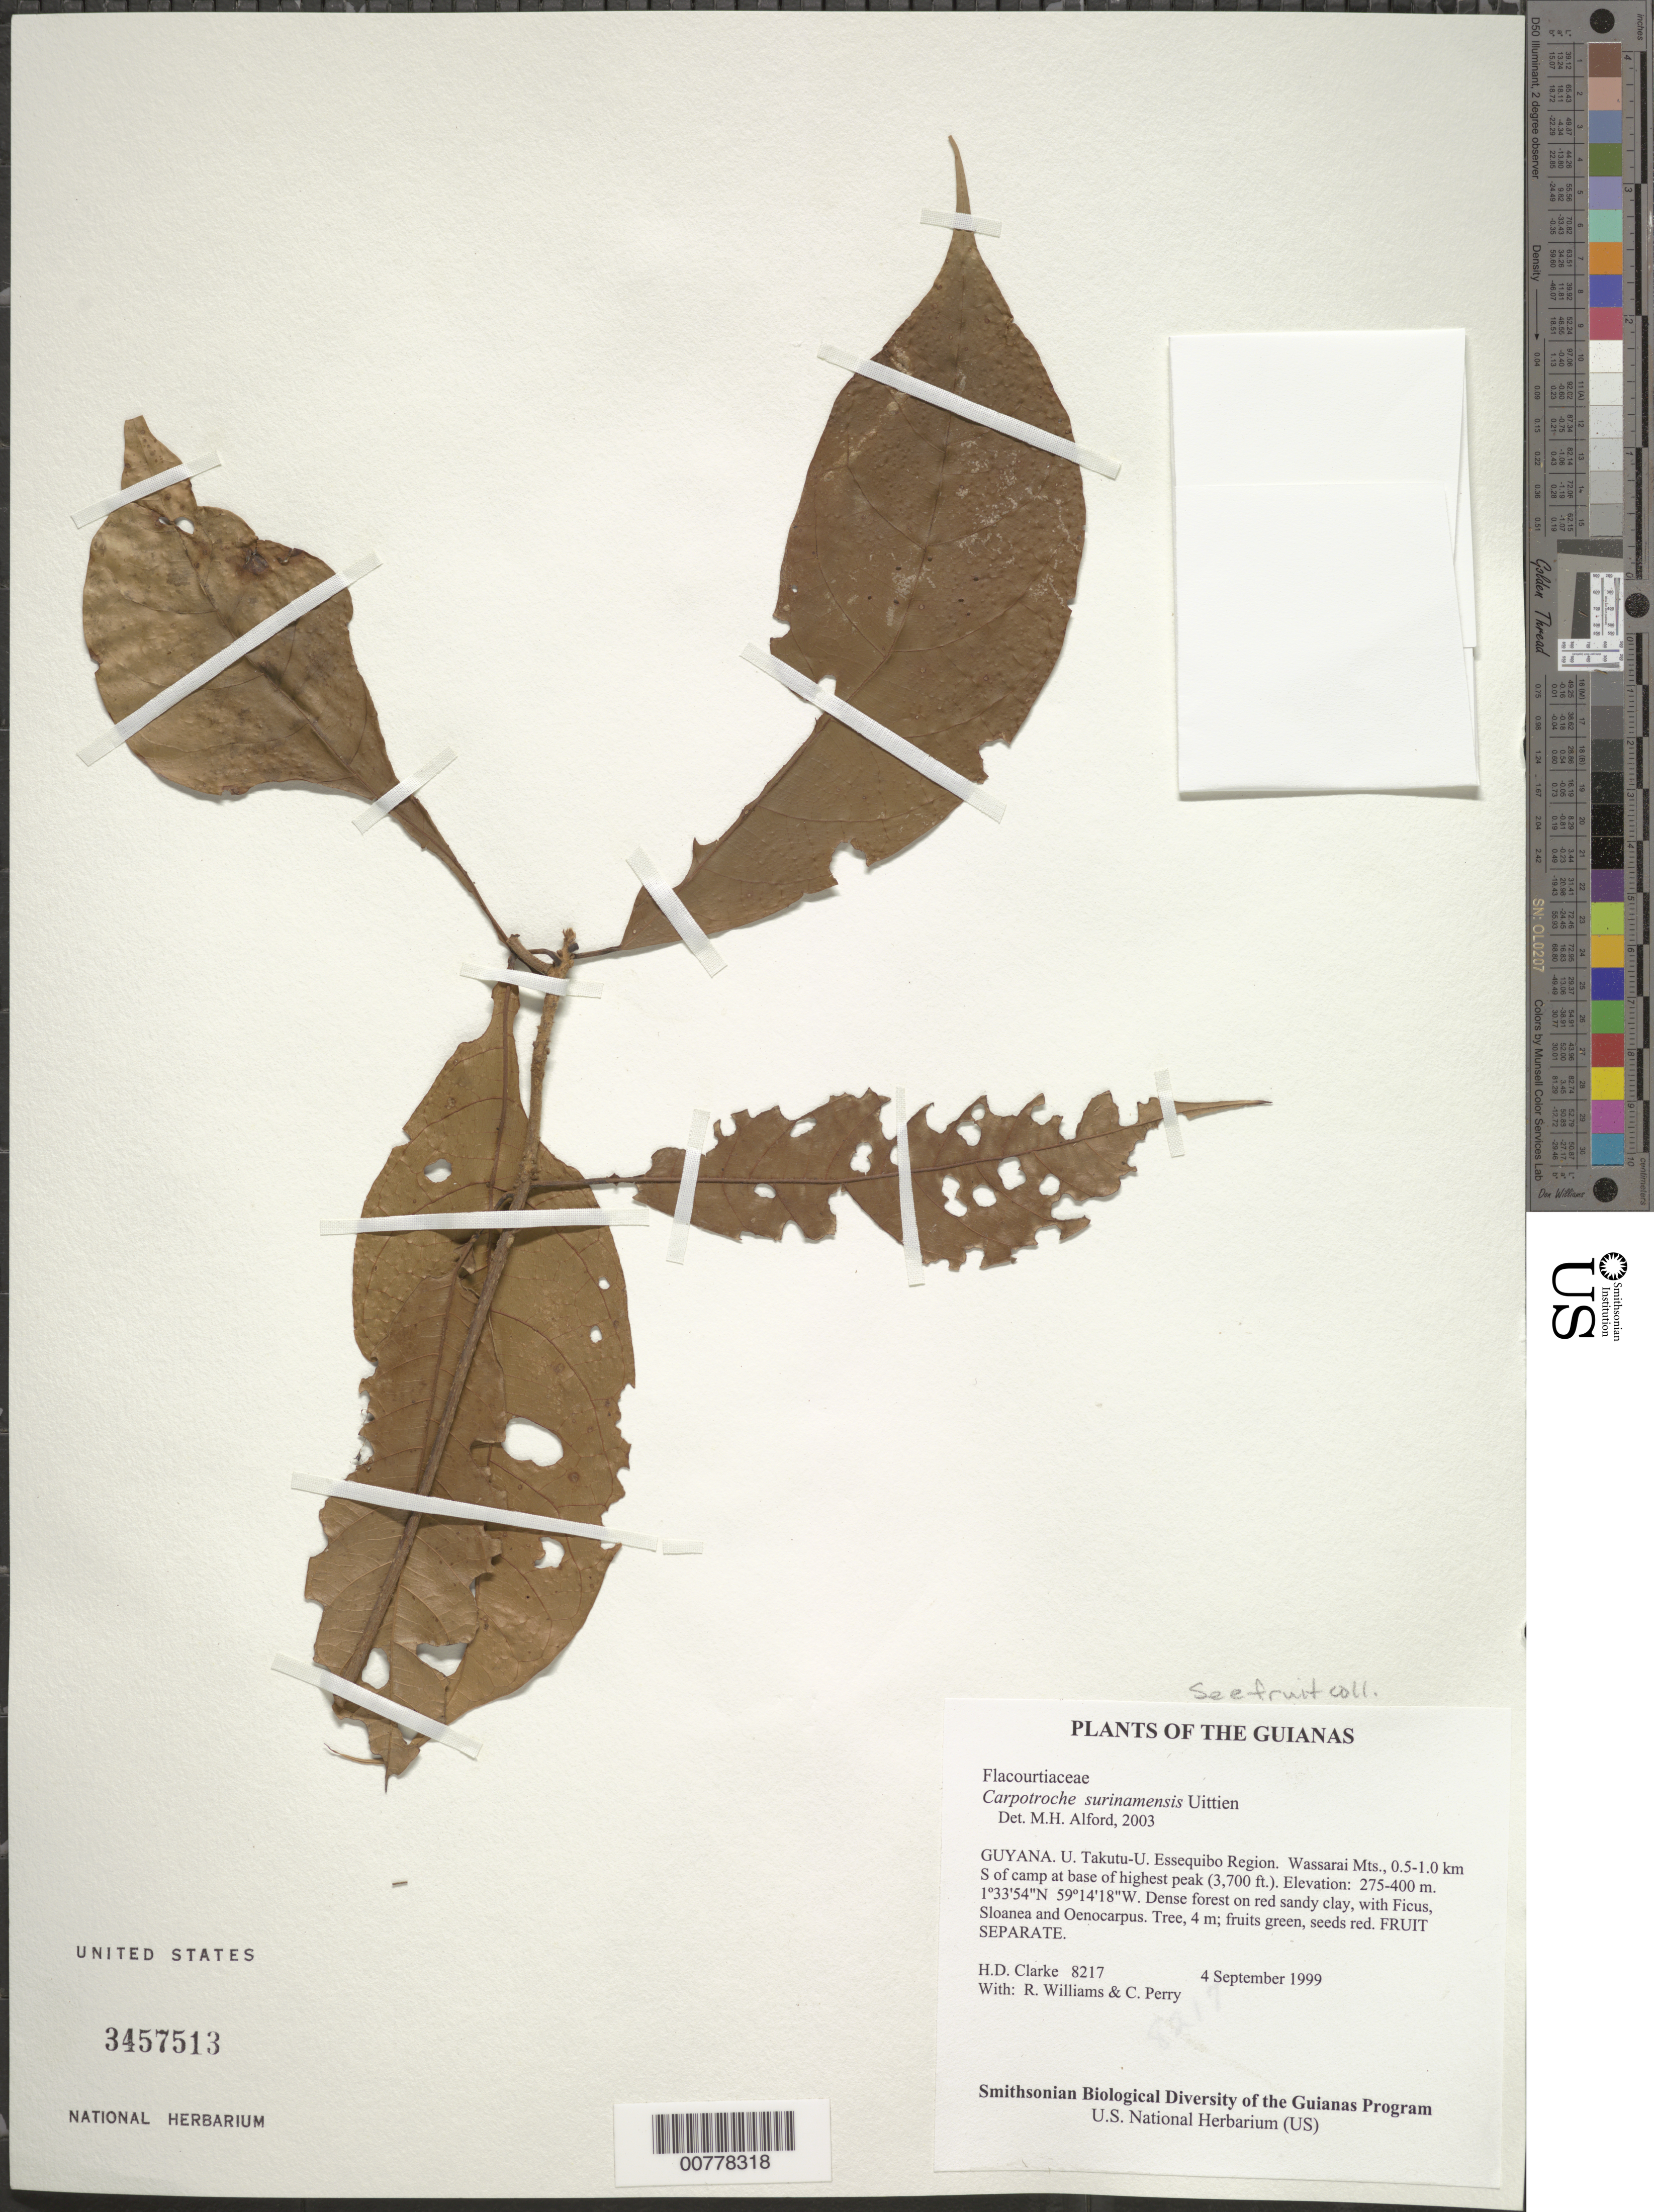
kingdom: Plantae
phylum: Tracheophyta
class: Magnoliopsida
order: Malpighiales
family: Achariaceae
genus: Carpotroche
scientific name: Carpotroche surinamensis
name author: Uittien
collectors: H. D. Clarke, R. Williams & C. Perry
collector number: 8217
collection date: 1999-09-04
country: Guyana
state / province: U. Takutu-U. Essequibo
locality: U. Takutu-U. Essequibo Region. Wassarai Mts., 0.5-1.0 km S of camp at base of highest peak.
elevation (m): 275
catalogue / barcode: US 3457513